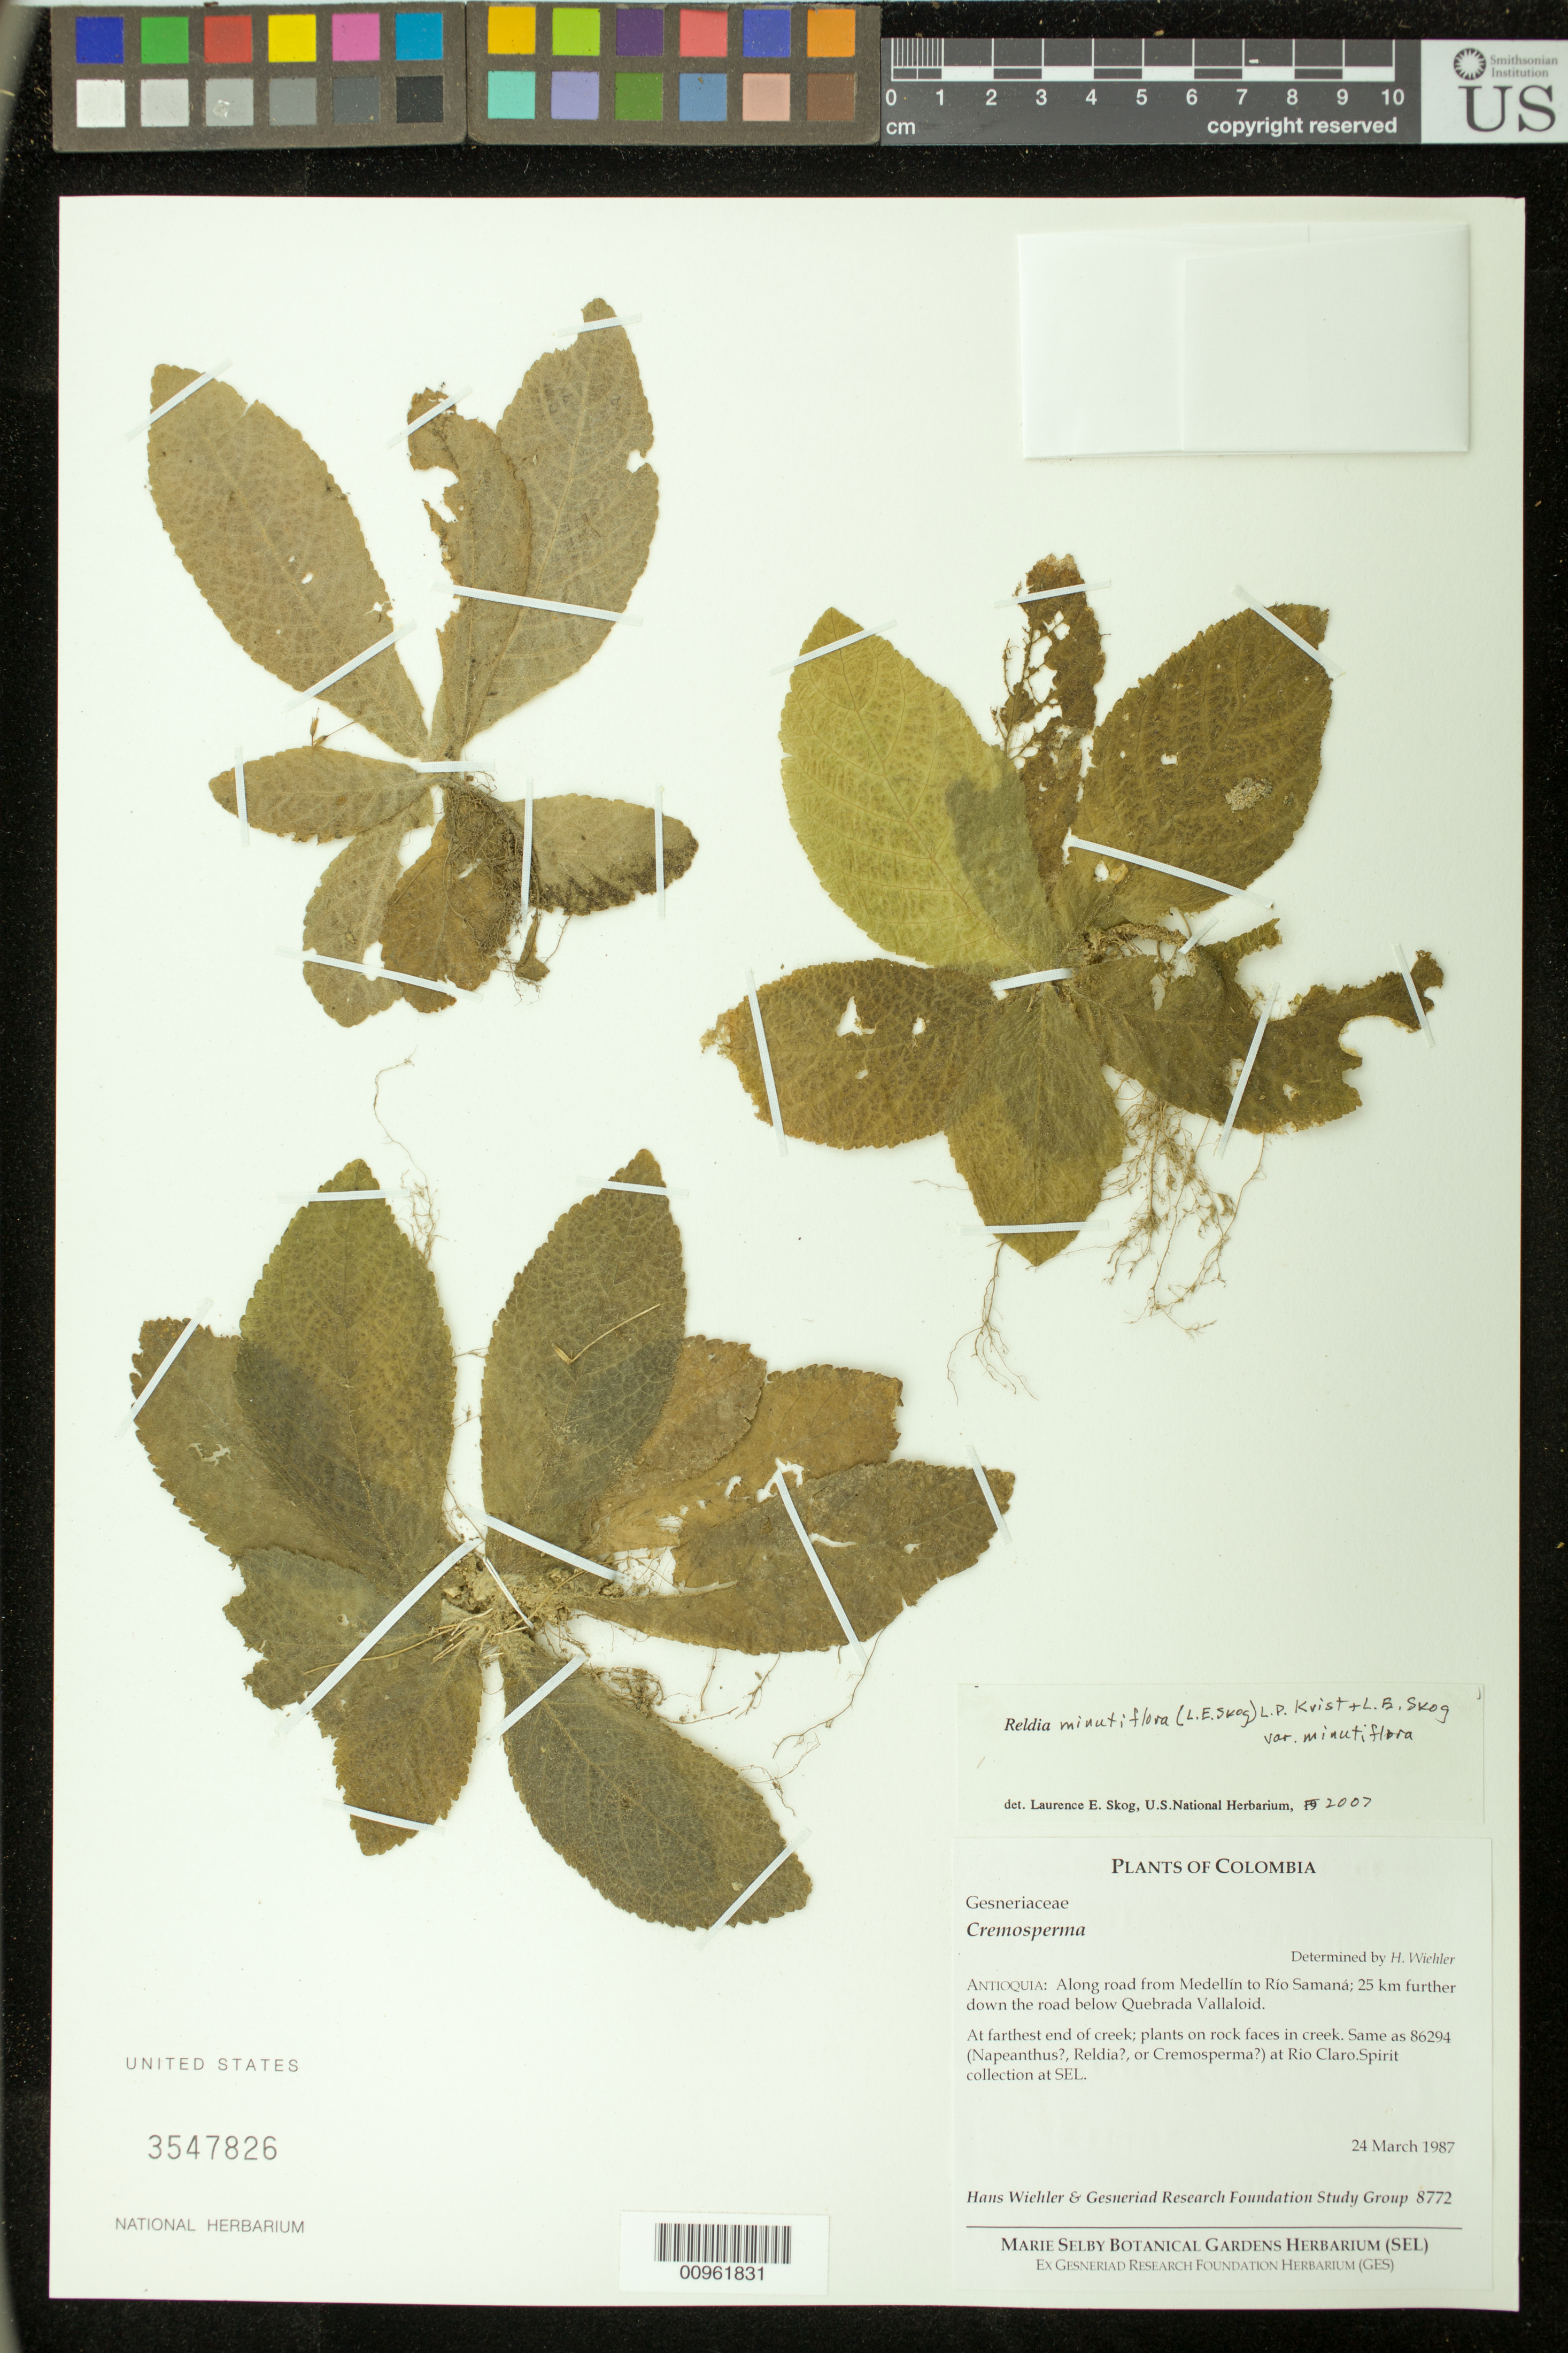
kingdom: Plantae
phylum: Tracheophyta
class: Magnoliopsida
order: Lamiales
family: Gesneriaceae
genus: Reldia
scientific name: Reldia minutiflora var. minutiflora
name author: (L.E. Skog) L.P. Kvist & L.E. Skog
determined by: Skog, Laurence E.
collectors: H. J. Wiehler & GRF Study Group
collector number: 8772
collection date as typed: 24 Mar 1987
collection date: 1987-03-24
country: Colombia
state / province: Antioquia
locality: Antioquia: along road from Medellin to Río Samaná; 25 km further down the road below Quebrada Vallaloid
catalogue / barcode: US 3547826